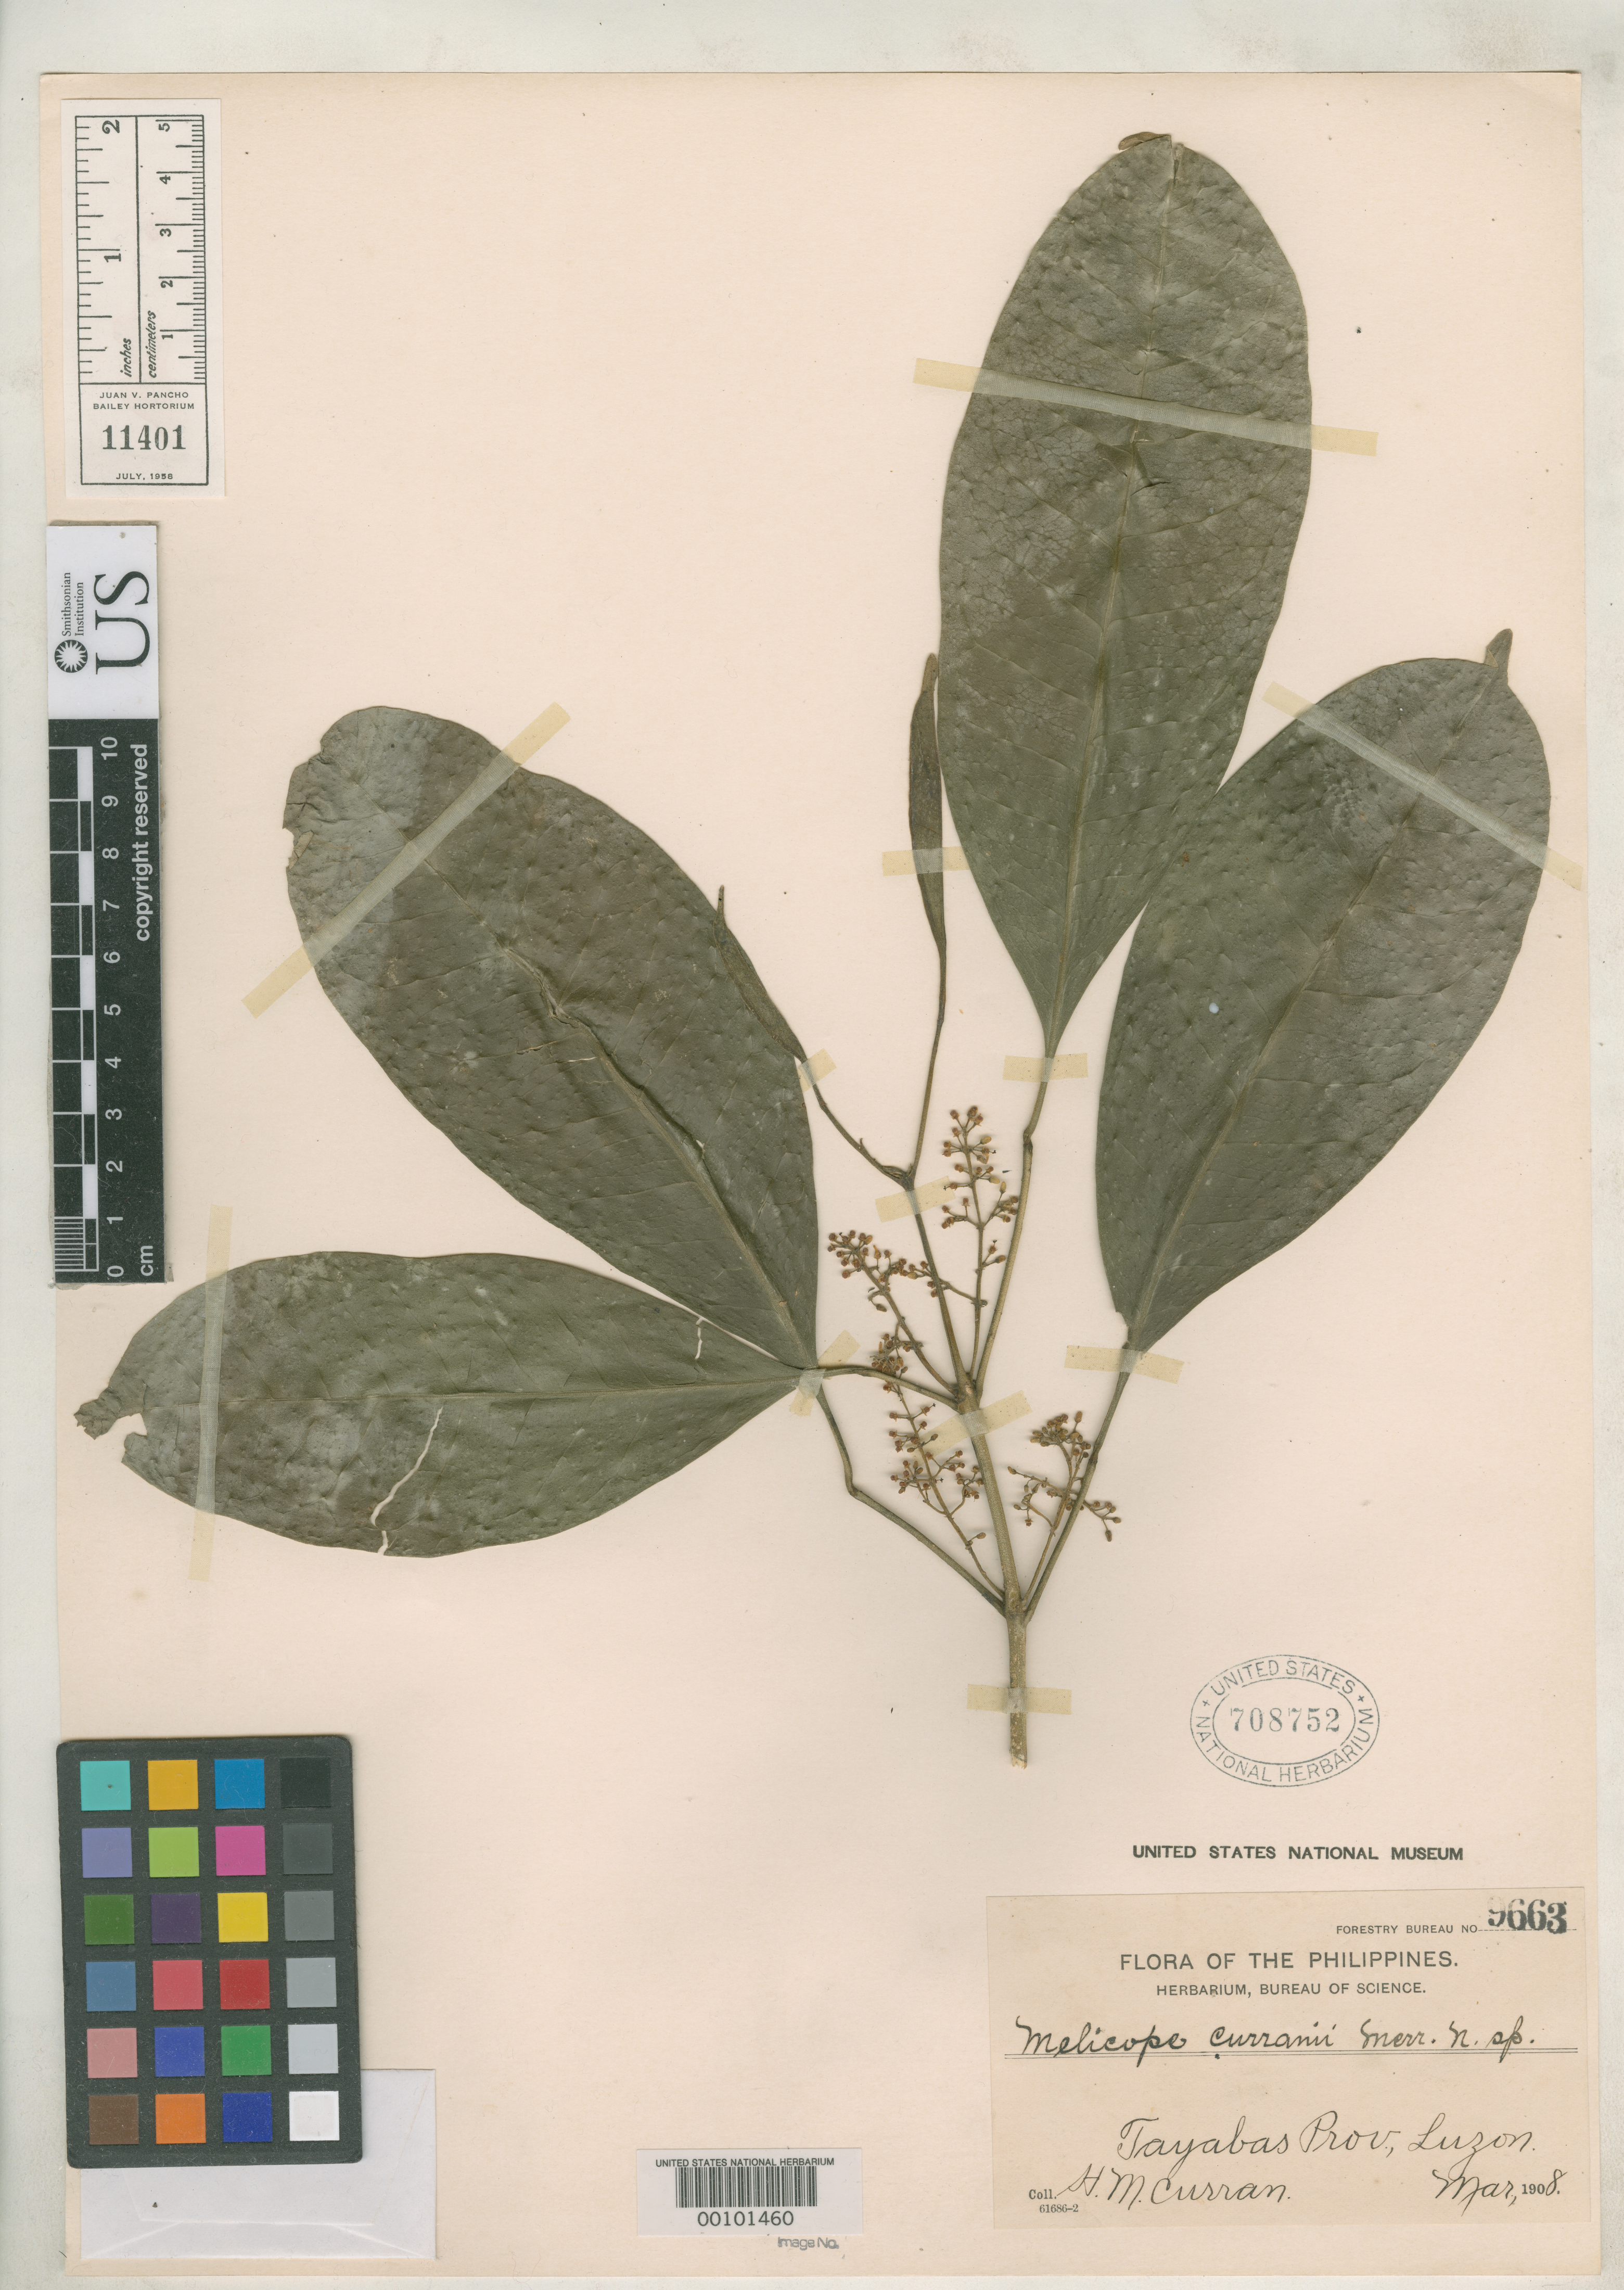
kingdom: Plantae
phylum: Tracheophyta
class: Magnoliopsida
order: Sapindales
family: Rutaceae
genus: Melicope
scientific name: Melicope curranii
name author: Merr.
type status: Isotype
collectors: H. M. Curran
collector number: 9663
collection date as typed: May 1908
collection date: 1908-05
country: Philippines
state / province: Calabarzon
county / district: Quezon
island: Luzon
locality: Tayabas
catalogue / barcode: US 708752